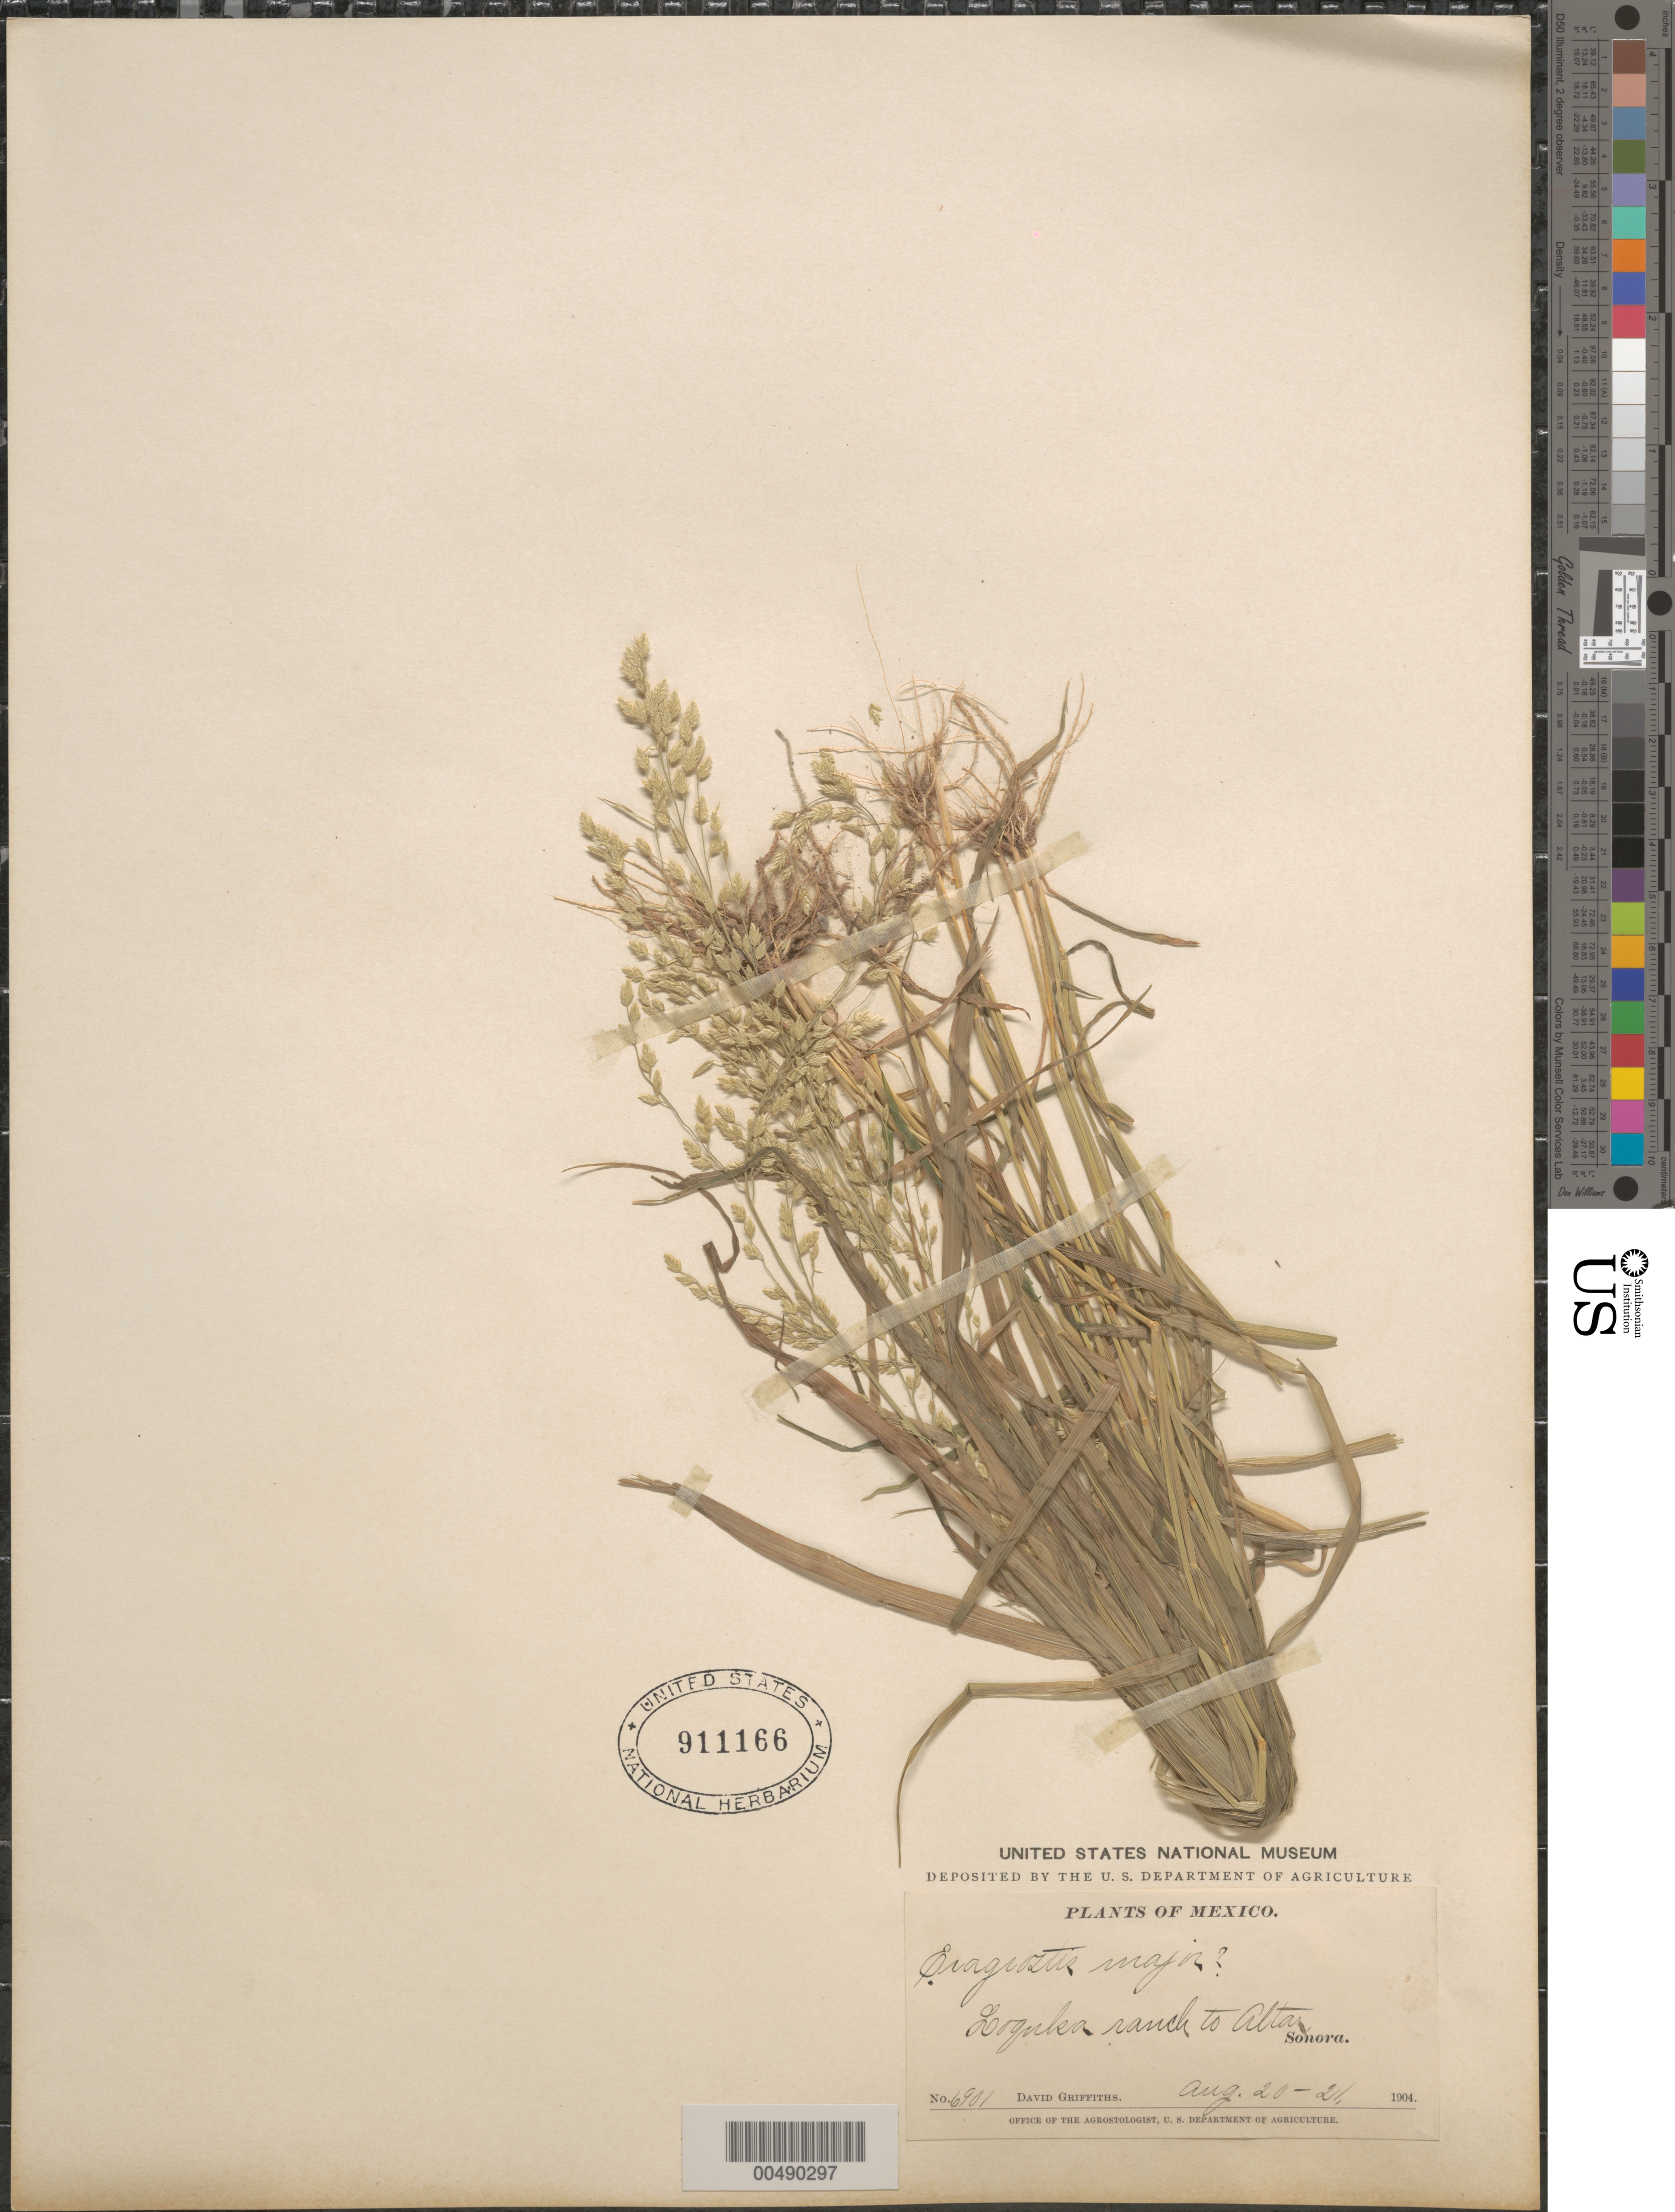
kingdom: Plantae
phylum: Tracheophyta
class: Liliopsida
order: Poales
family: Poaceae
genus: Eragrostis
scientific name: Eragrostis cilianensis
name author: (Bellardi) Vignolo ex Janch.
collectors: D. Griffiths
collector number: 6901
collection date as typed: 20 Aug 1904 to 21 Aug 1904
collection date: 1904-08-20/1904-08-21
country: Mexico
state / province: Sonora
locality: Loquka ranch to Altar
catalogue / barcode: US 911166